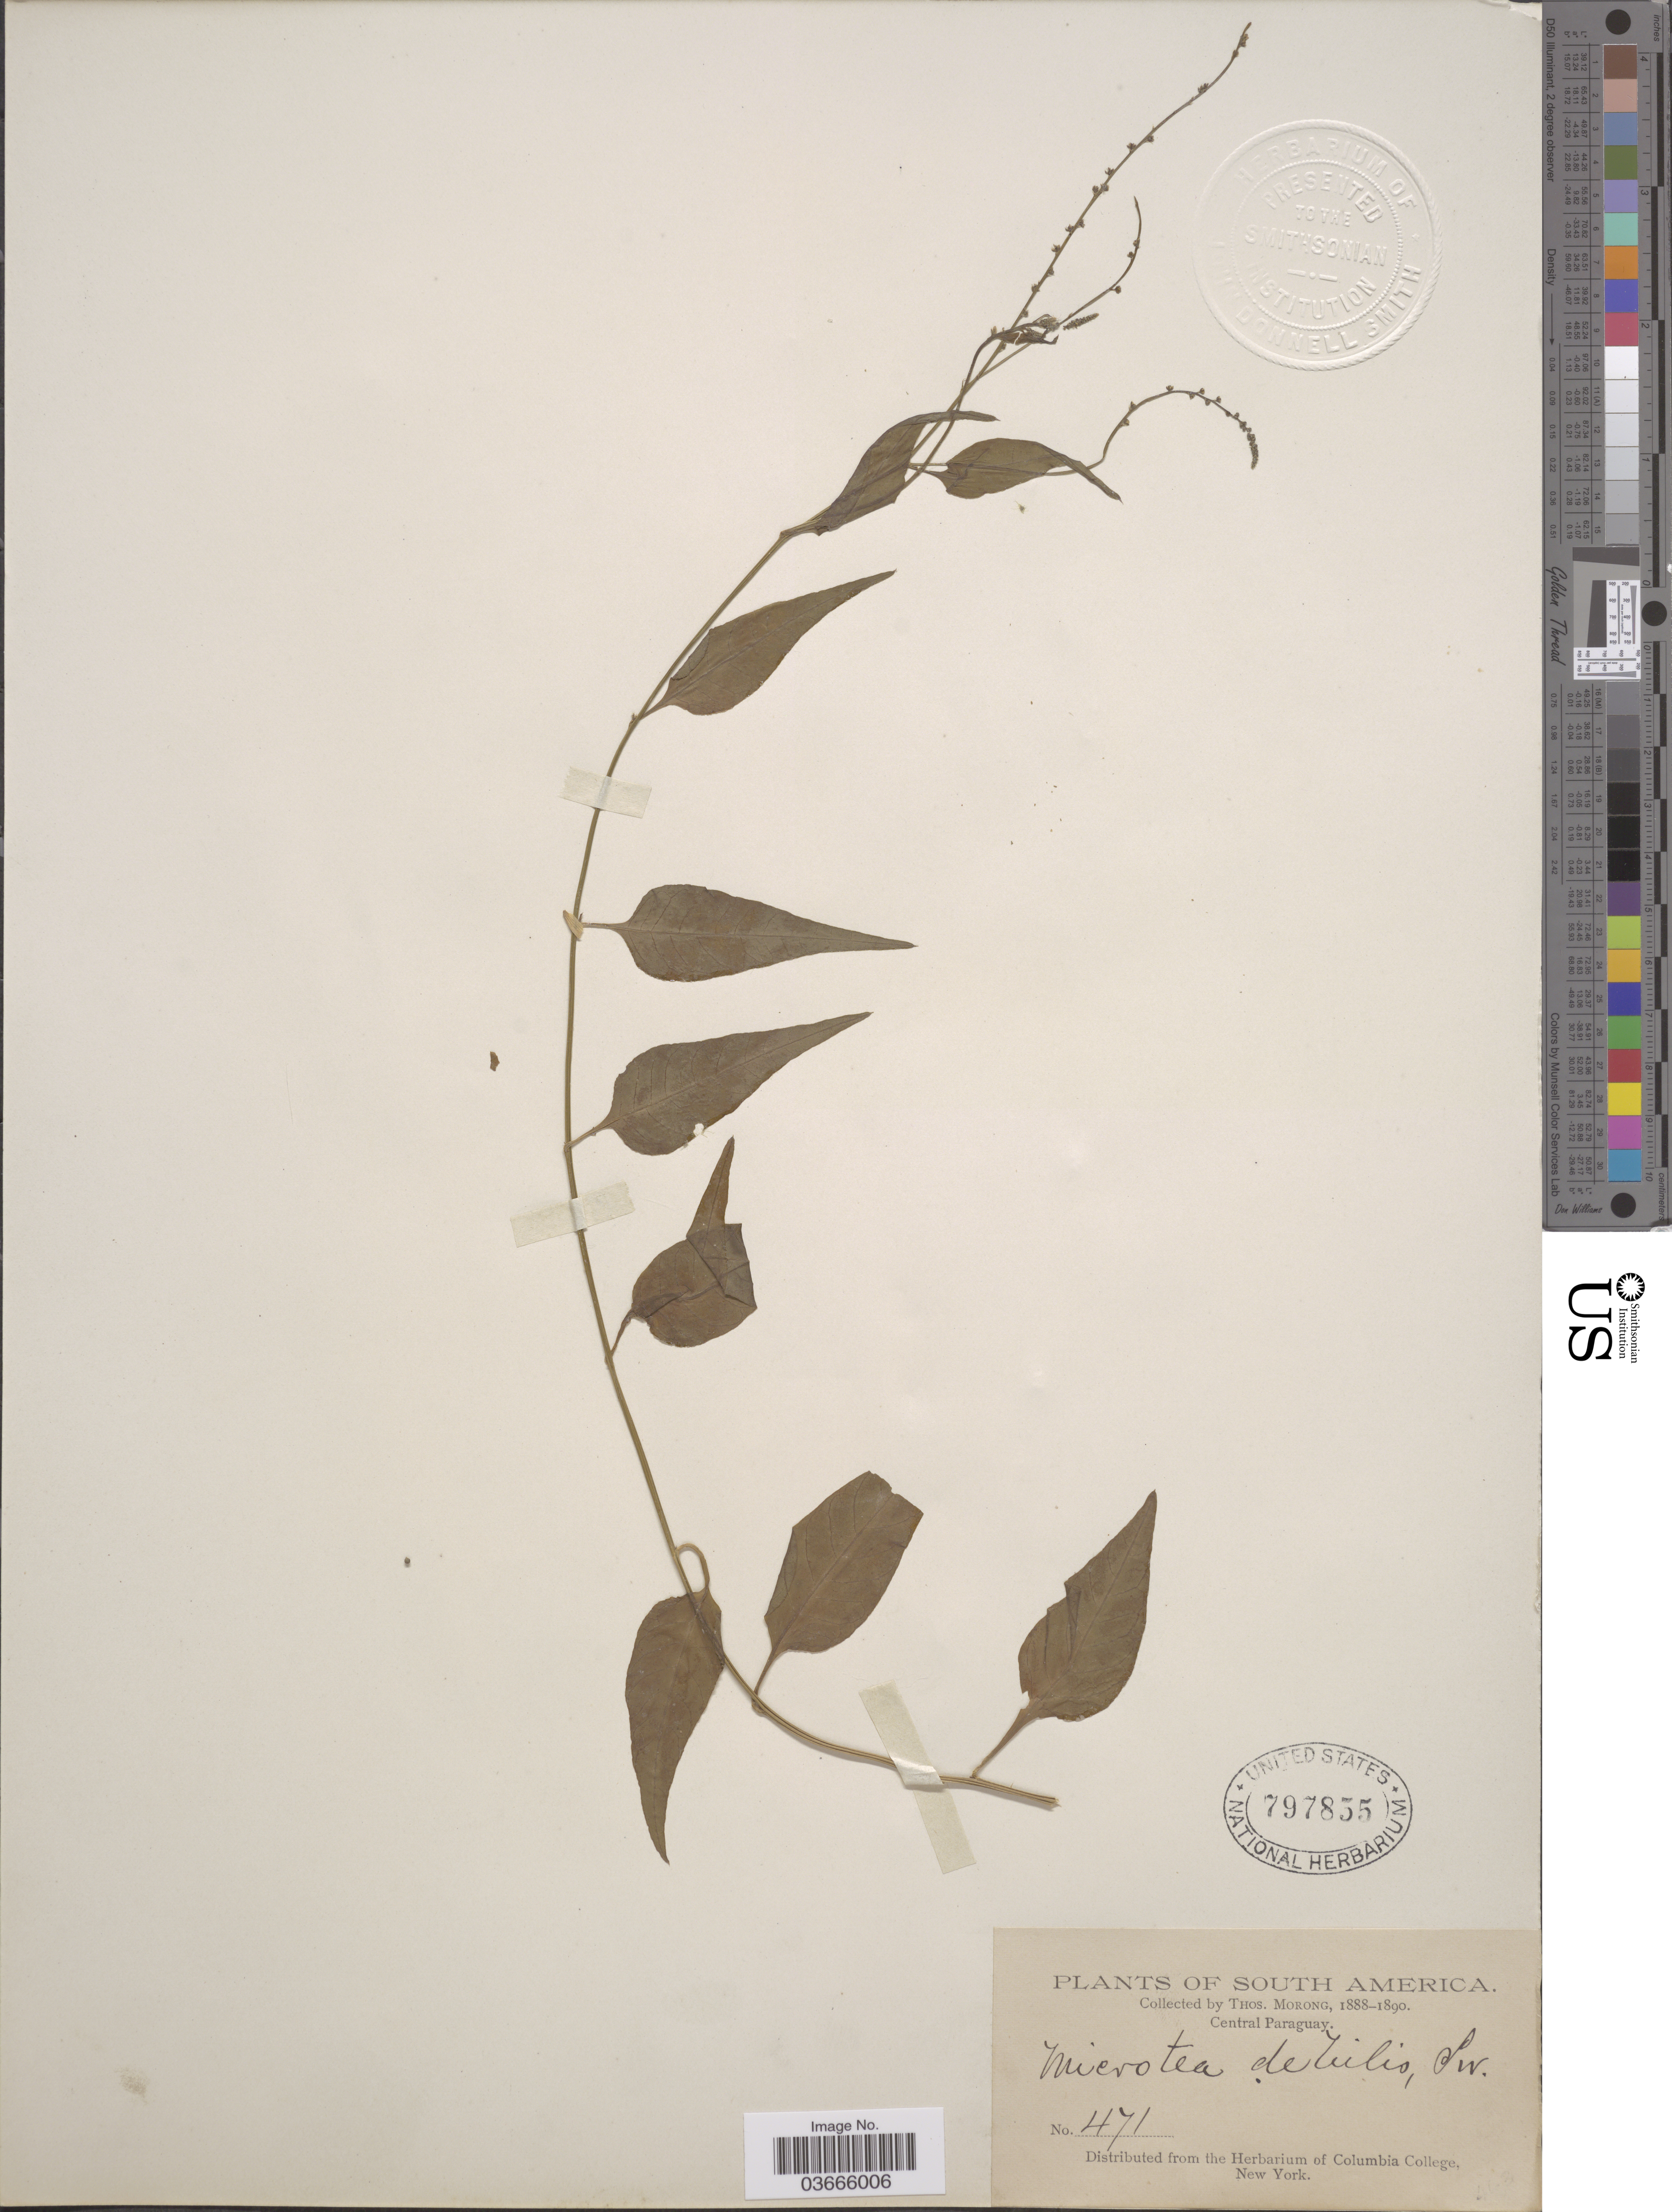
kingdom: Plantae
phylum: Tracheophyta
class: Magnoliopsida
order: Caryophyllales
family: Microteaceae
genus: Microtea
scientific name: Microtea debilis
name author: Sw.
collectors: ex herb. T. Morong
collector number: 471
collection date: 1888/1890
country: Paraguay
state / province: Central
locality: Central Paraguay.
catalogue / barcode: US 797855